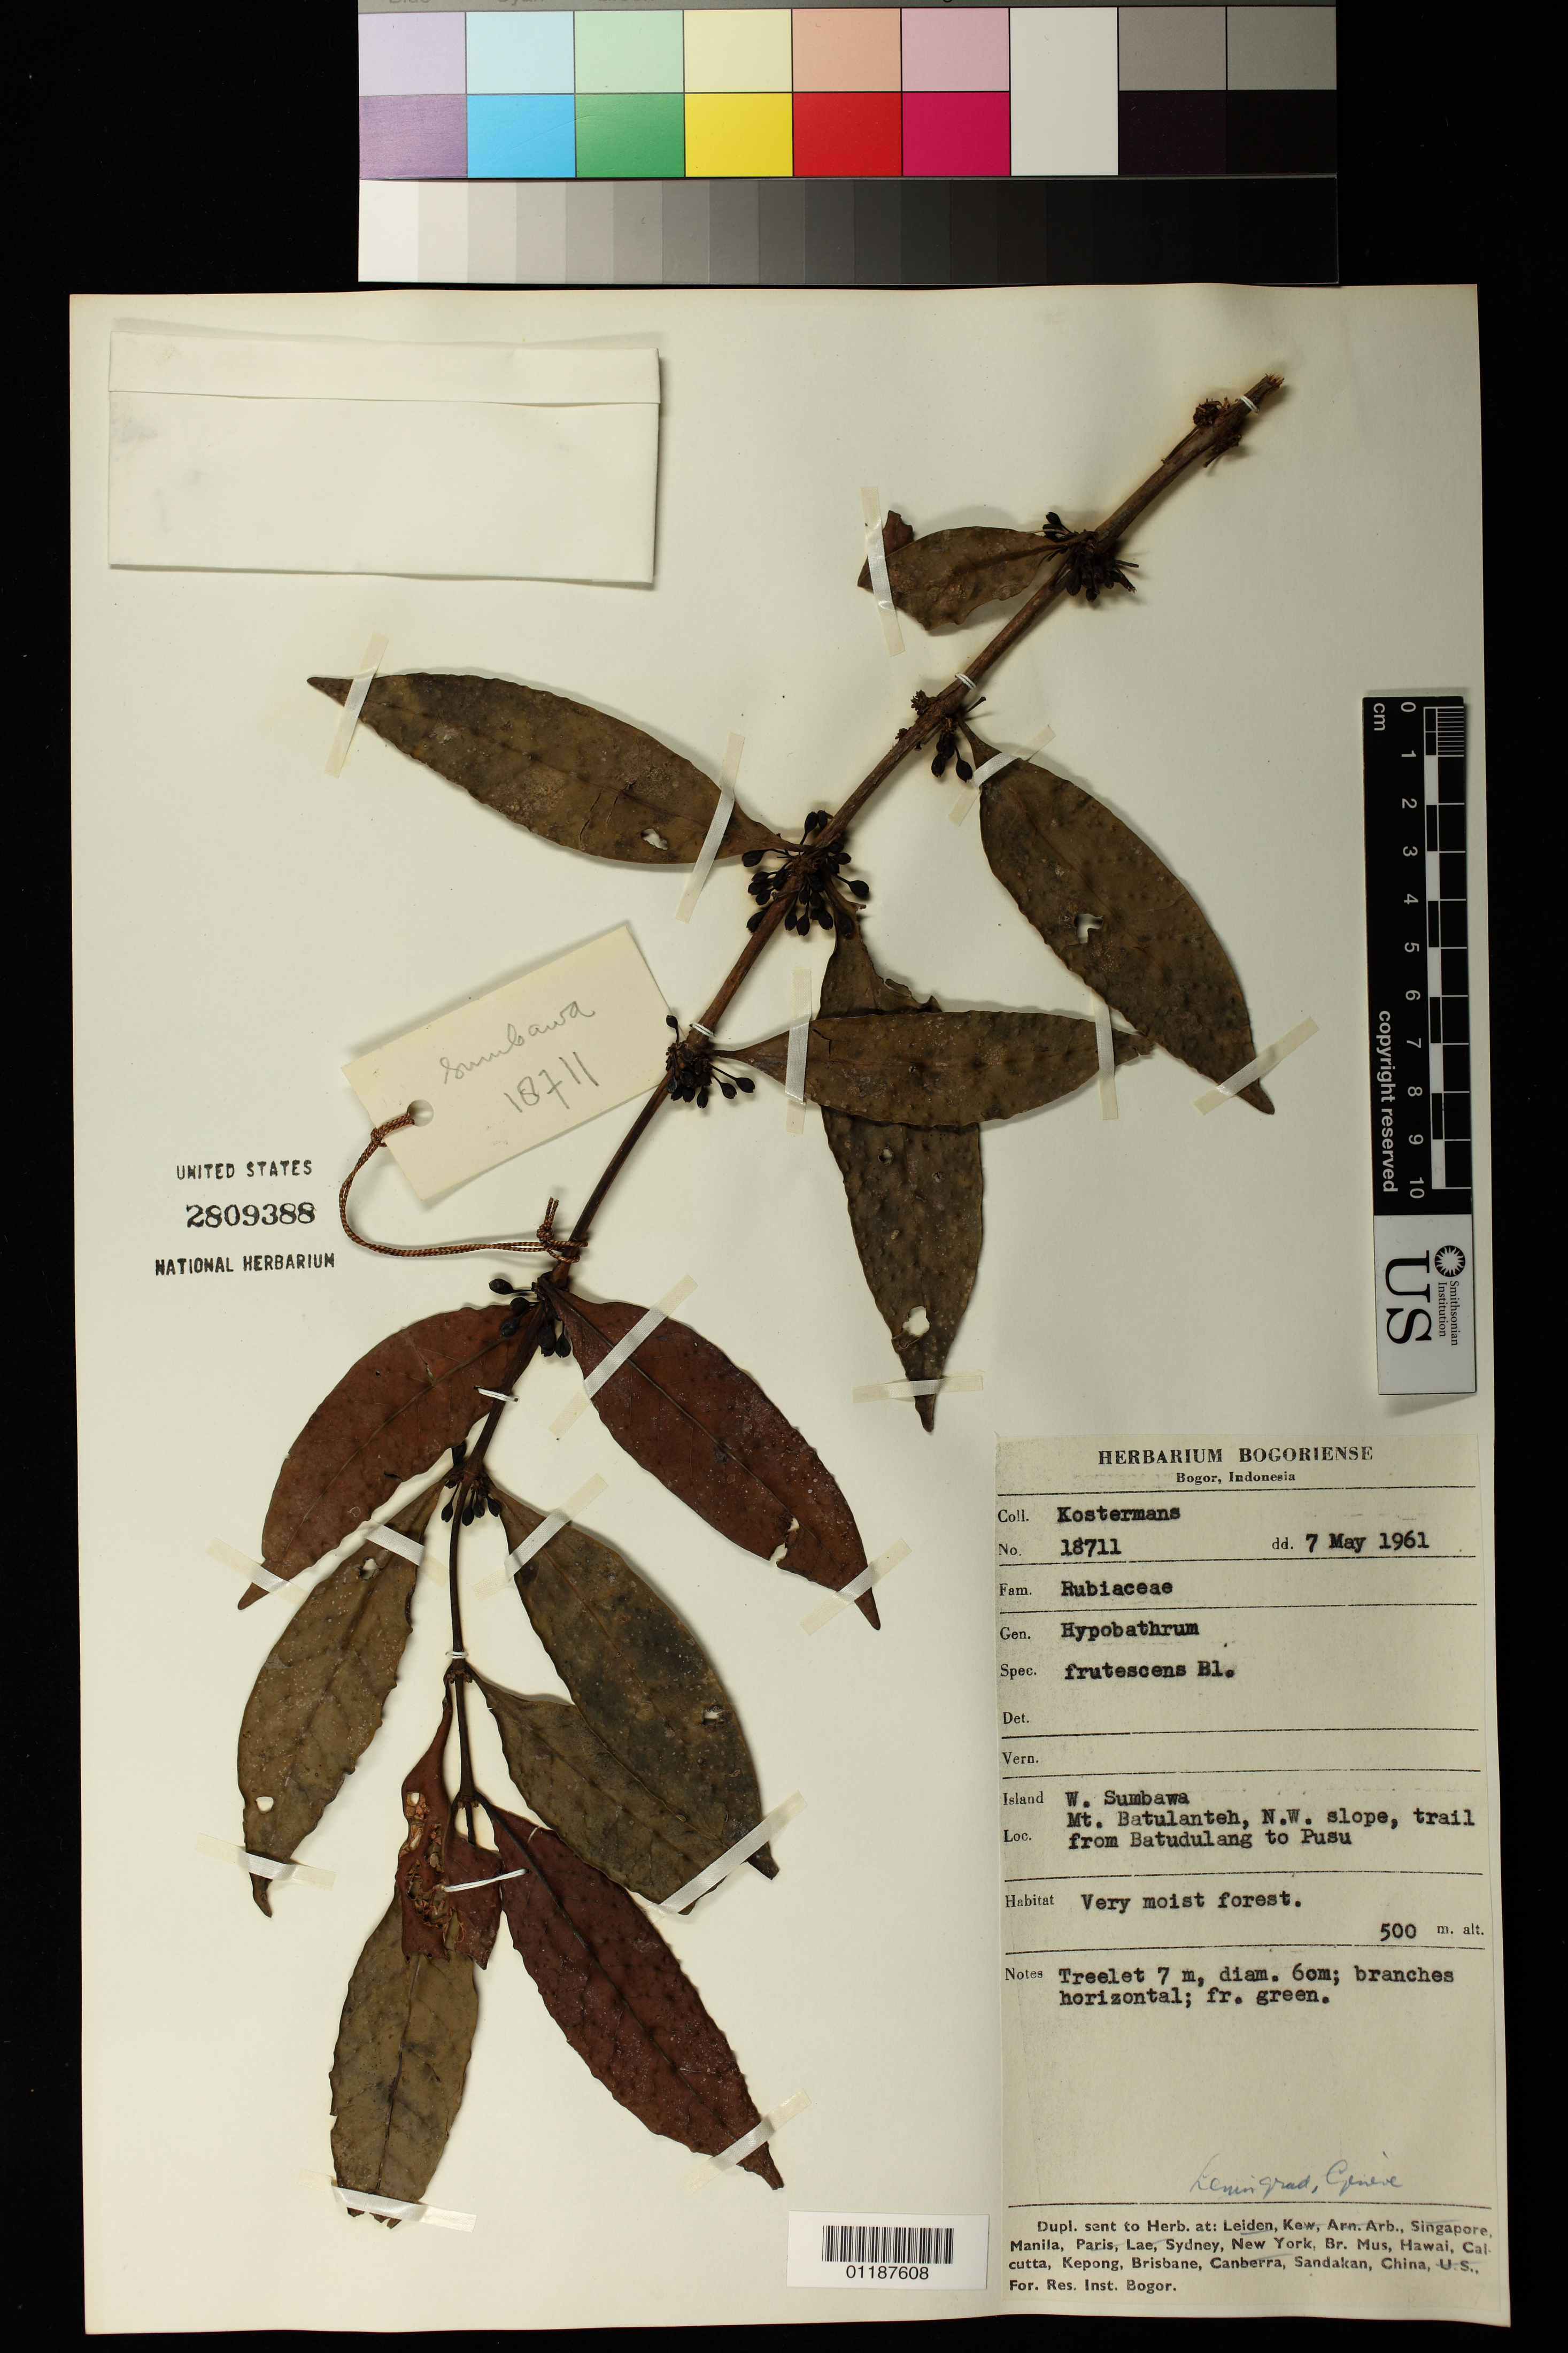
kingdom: Plantae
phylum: Tracheophyta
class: Magnoliopsida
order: Gentianales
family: Rubiaceae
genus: Hypobathrum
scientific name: Hypobathrum frutescens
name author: Blume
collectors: A. J. G. Kostermans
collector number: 18711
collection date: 1961-05-07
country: Indonesia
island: Sumba I.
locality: Mt. Batulanteh, N.W. slope, trail from Batulang to Pusu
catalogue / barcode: US 2809388